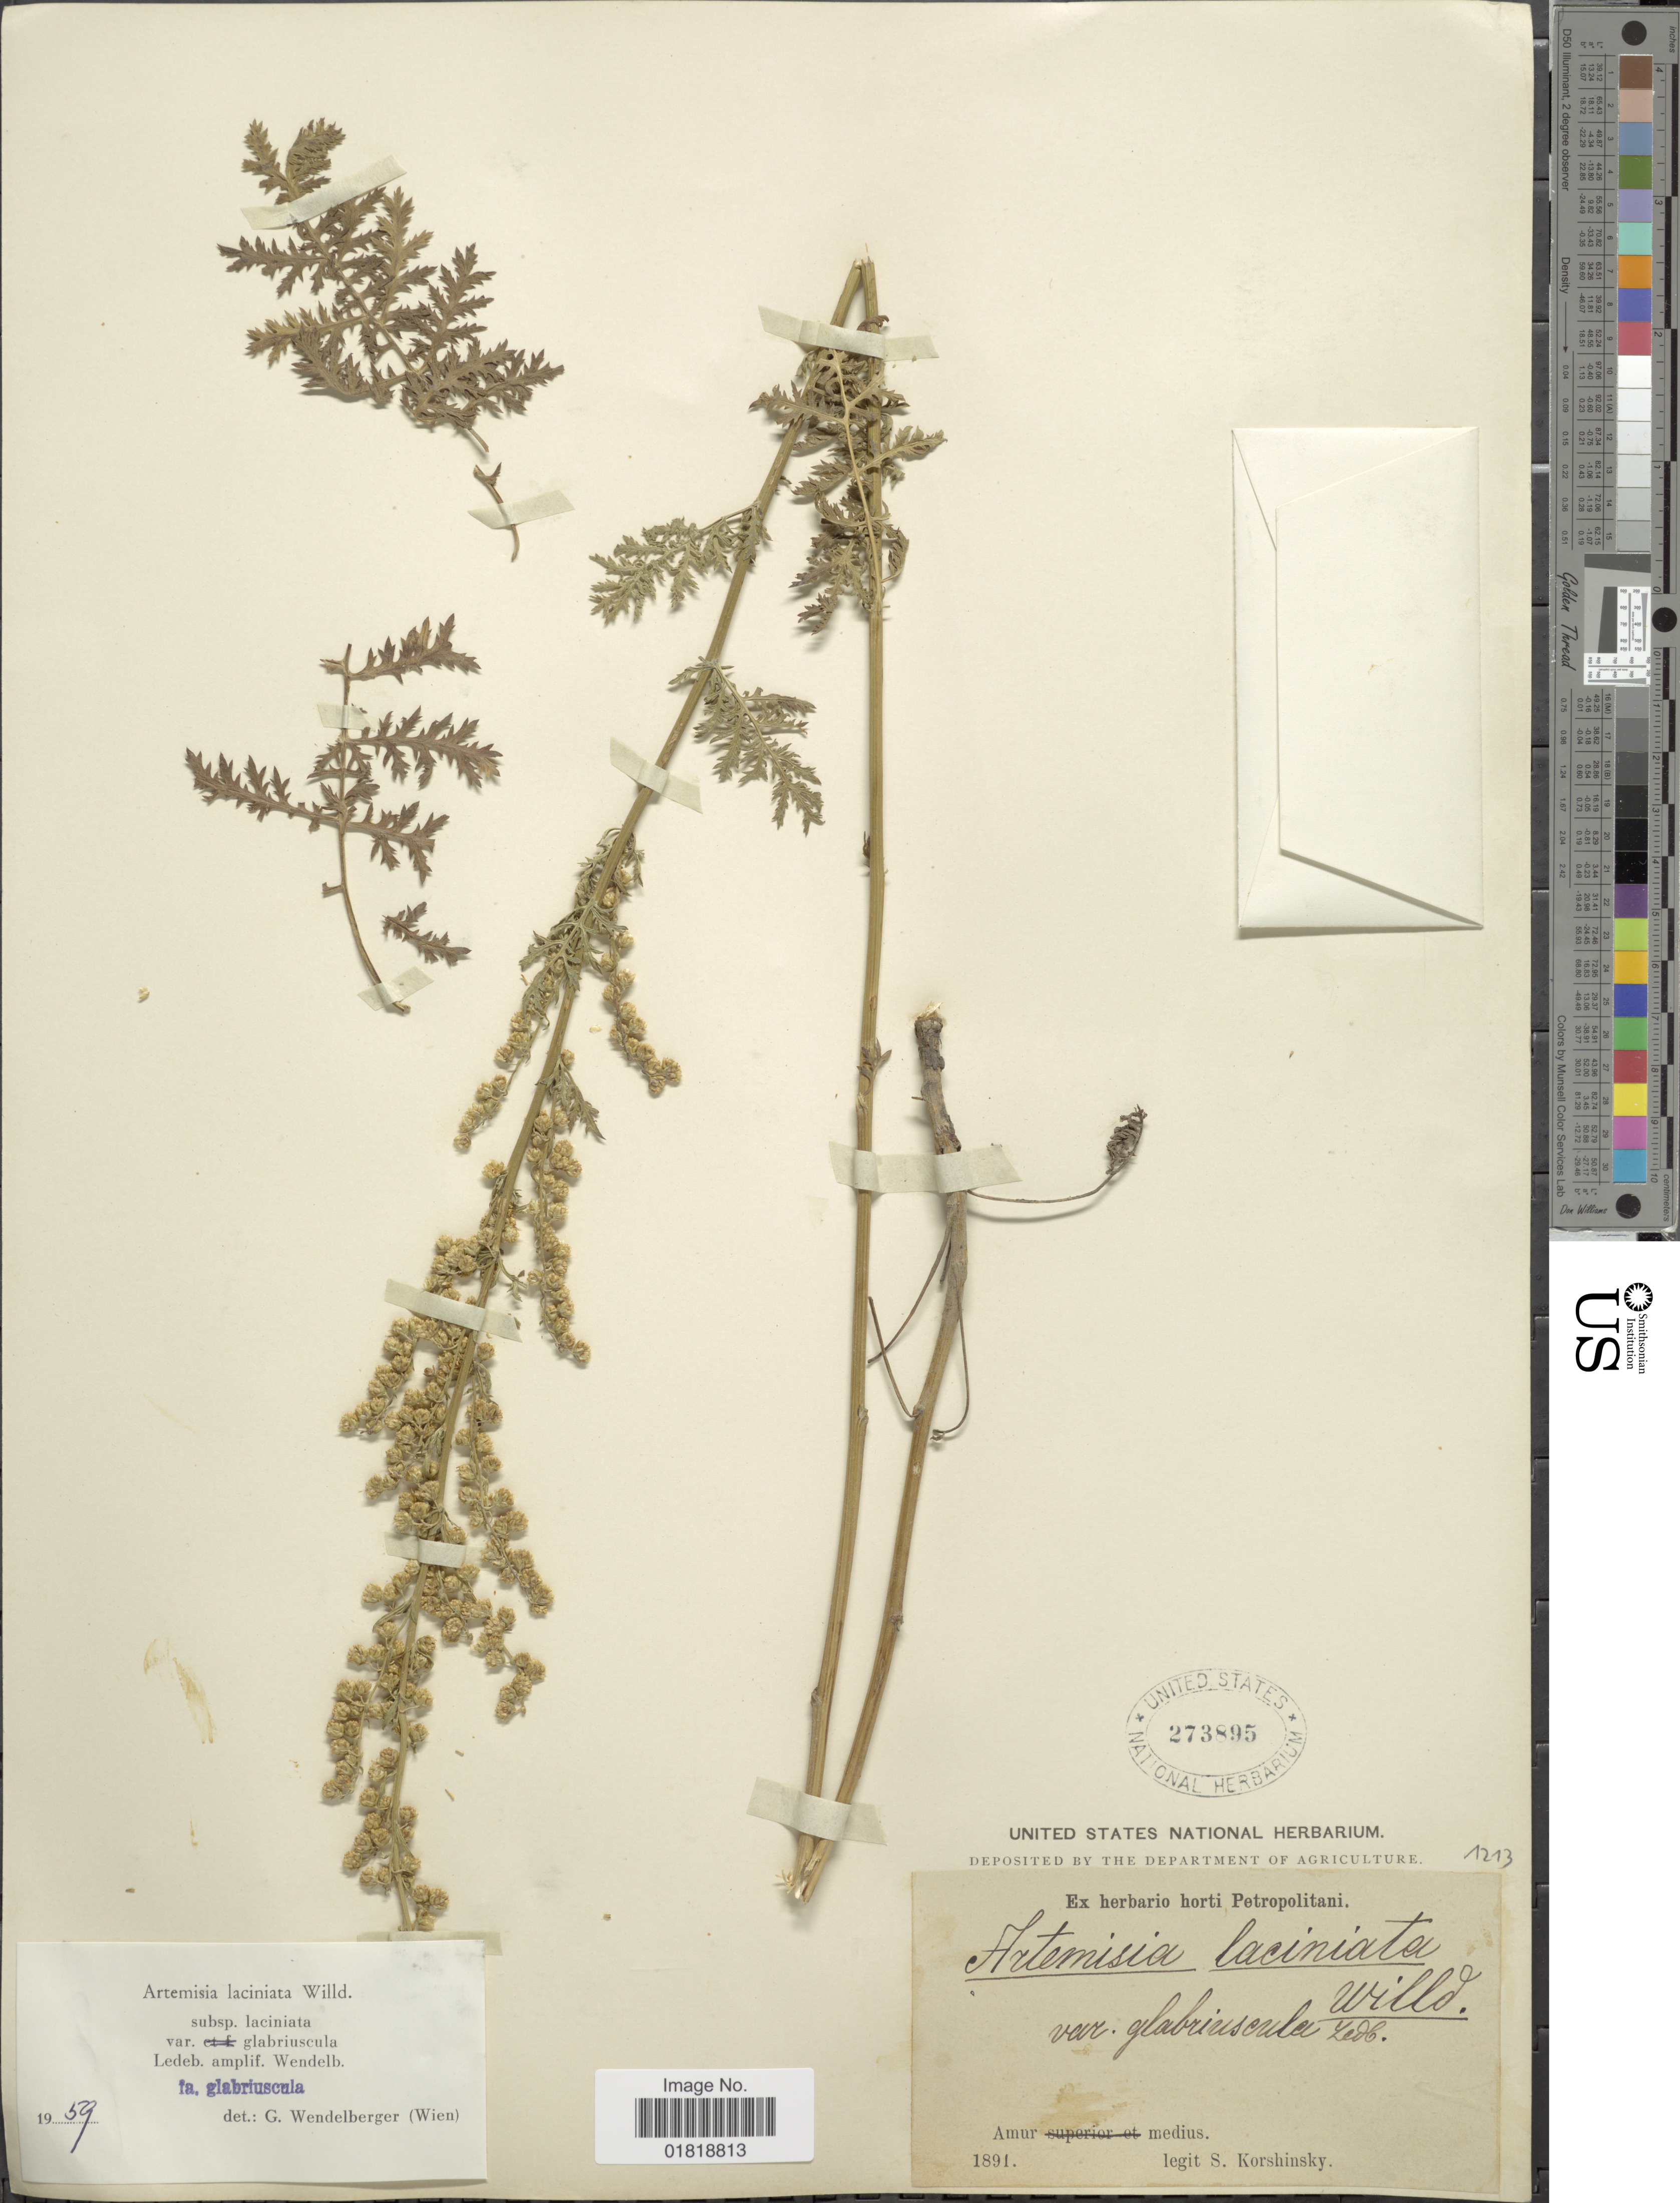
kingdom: Plantae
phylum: Tracheophyta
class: Magnoliopsida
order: Asterales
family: Asteraceae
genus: Artemisia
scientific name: Artemisia laciniata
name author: Willd.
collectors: S. I. Korshinsky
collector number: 1213?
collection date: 1891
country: Russian Federation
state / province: Amur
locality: Amur medius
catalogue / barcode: US 273895